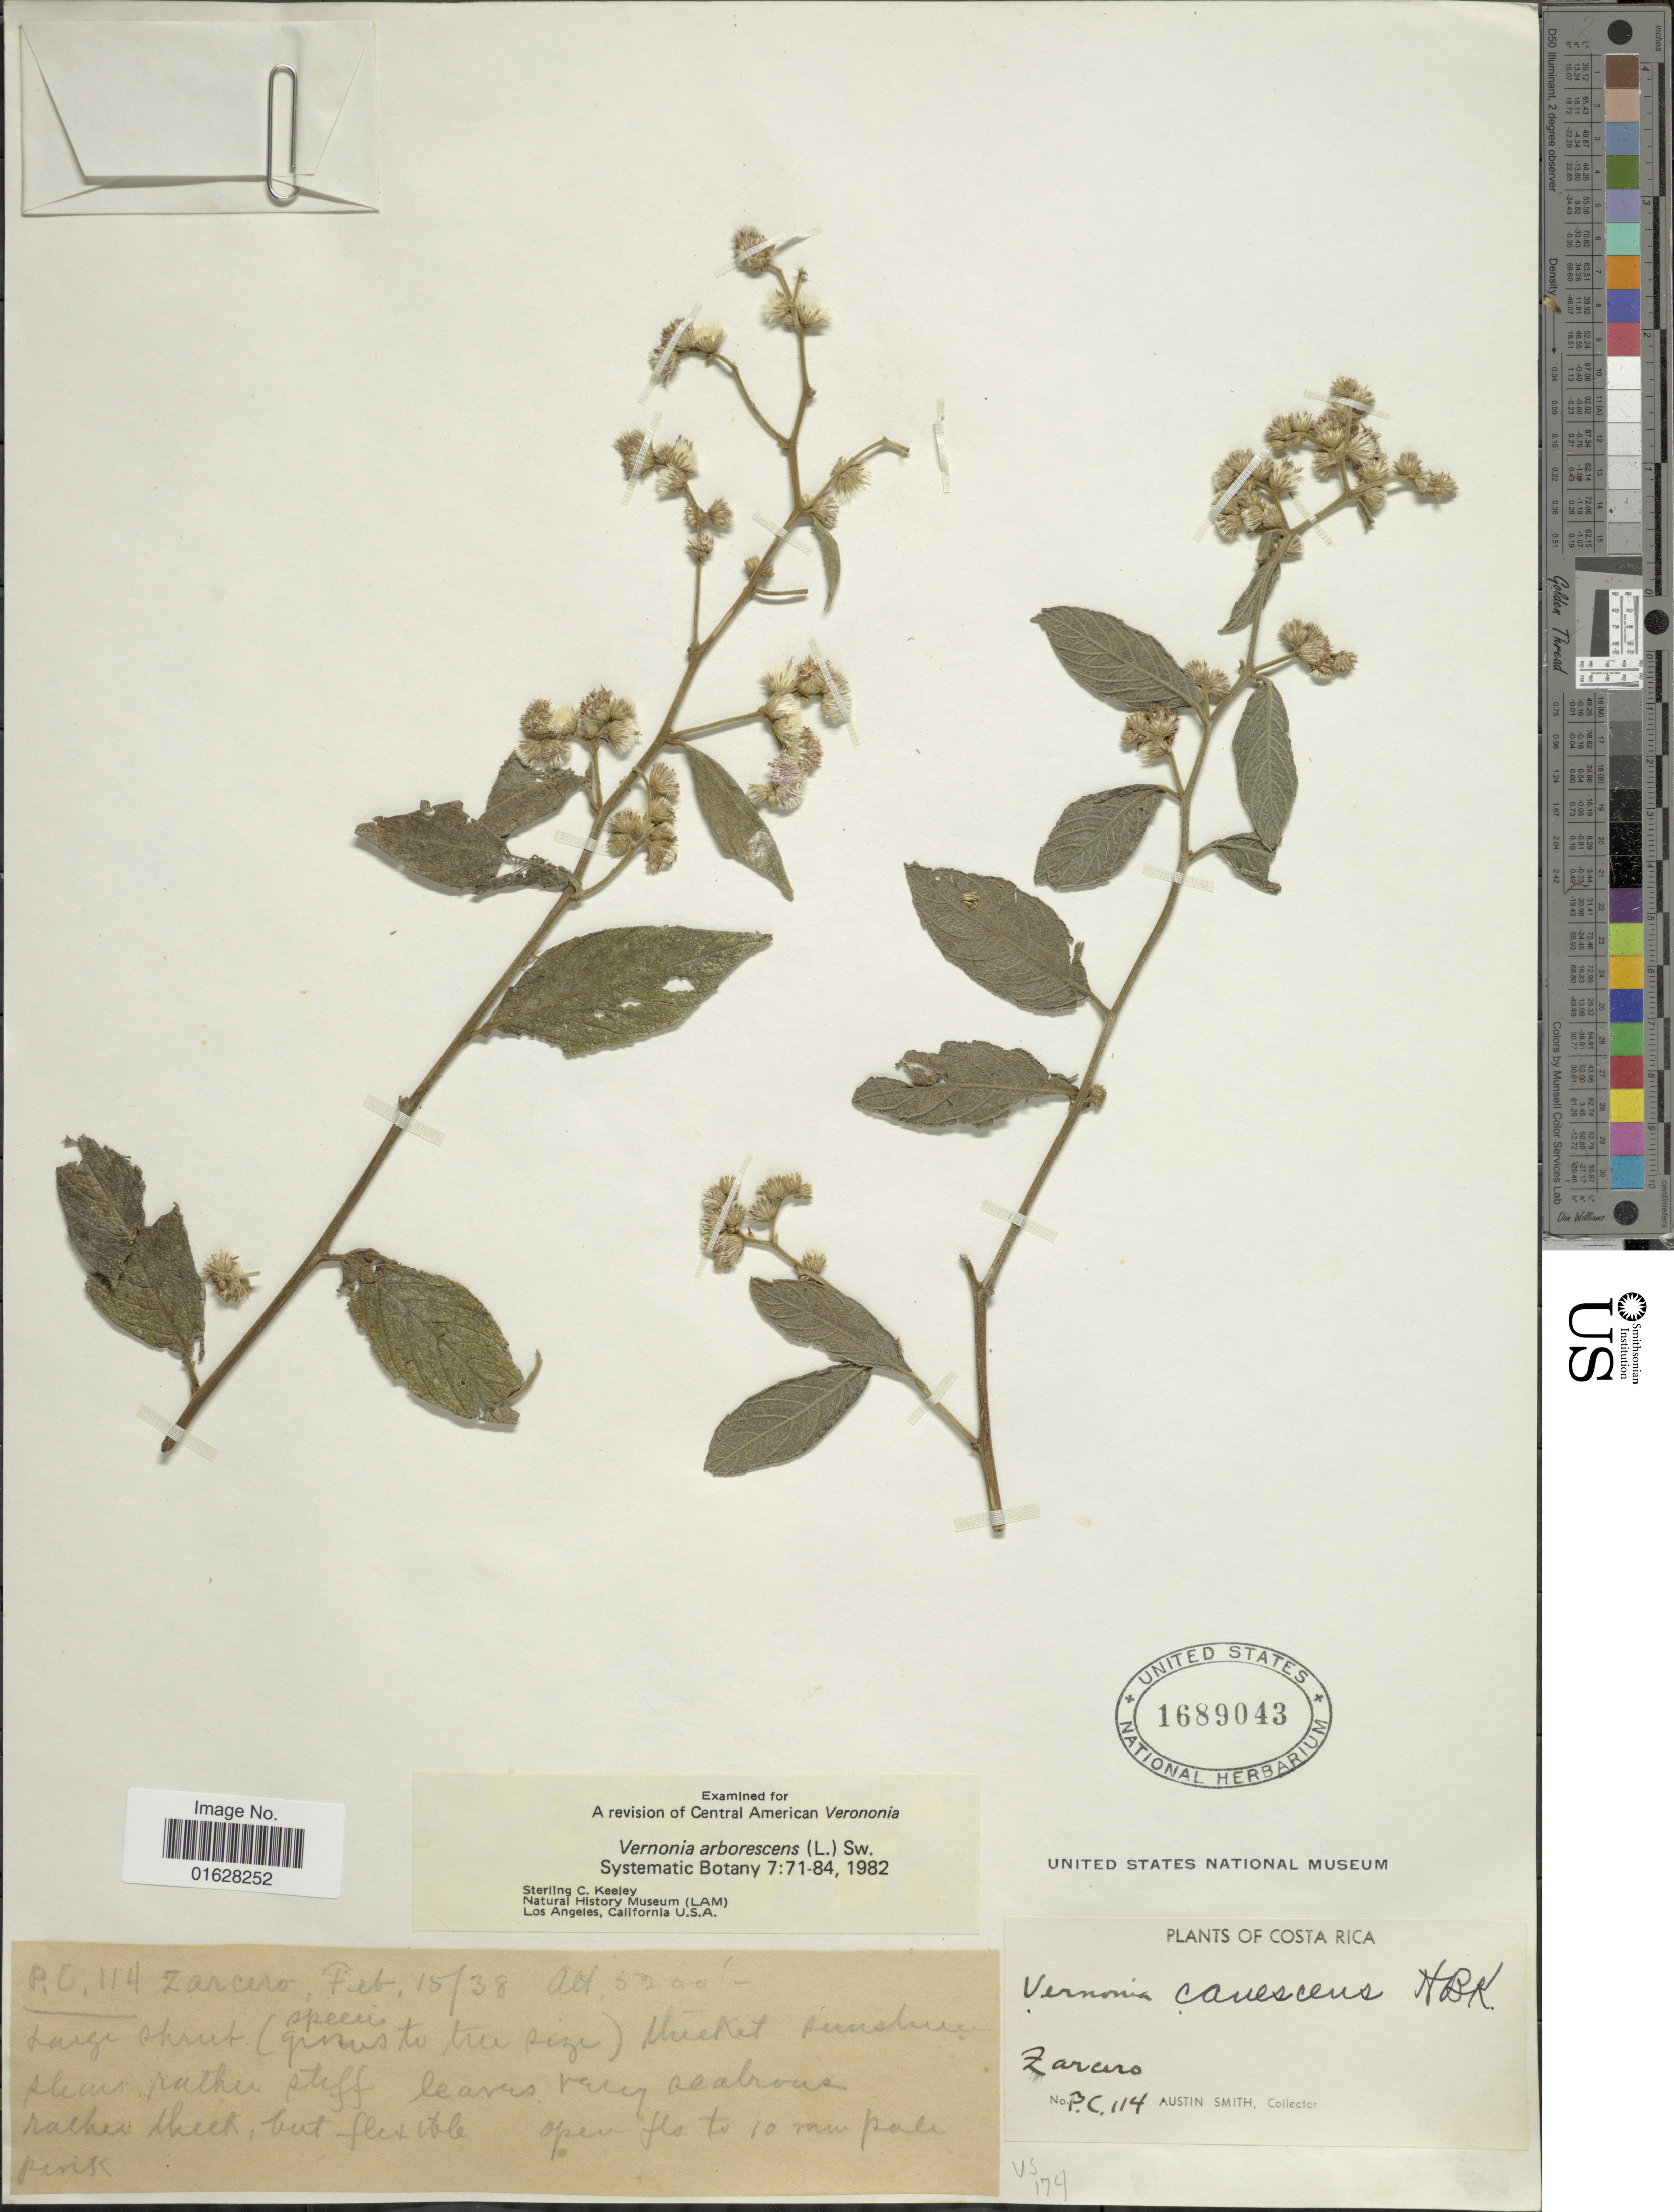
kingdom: Plantae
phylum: Tracheophyta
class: Magnoliopsida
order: Asterales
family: Asteraceae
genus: Lepidaploa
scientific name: Lepidaploa canescens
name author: (Kunth) H. Rob.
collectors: Aust P. Smith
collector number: PC114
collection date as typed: Transcribed d/m/y: 15/2/38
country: Costa Rica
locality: Zarcero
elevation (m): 1585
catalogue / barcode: US 1689043